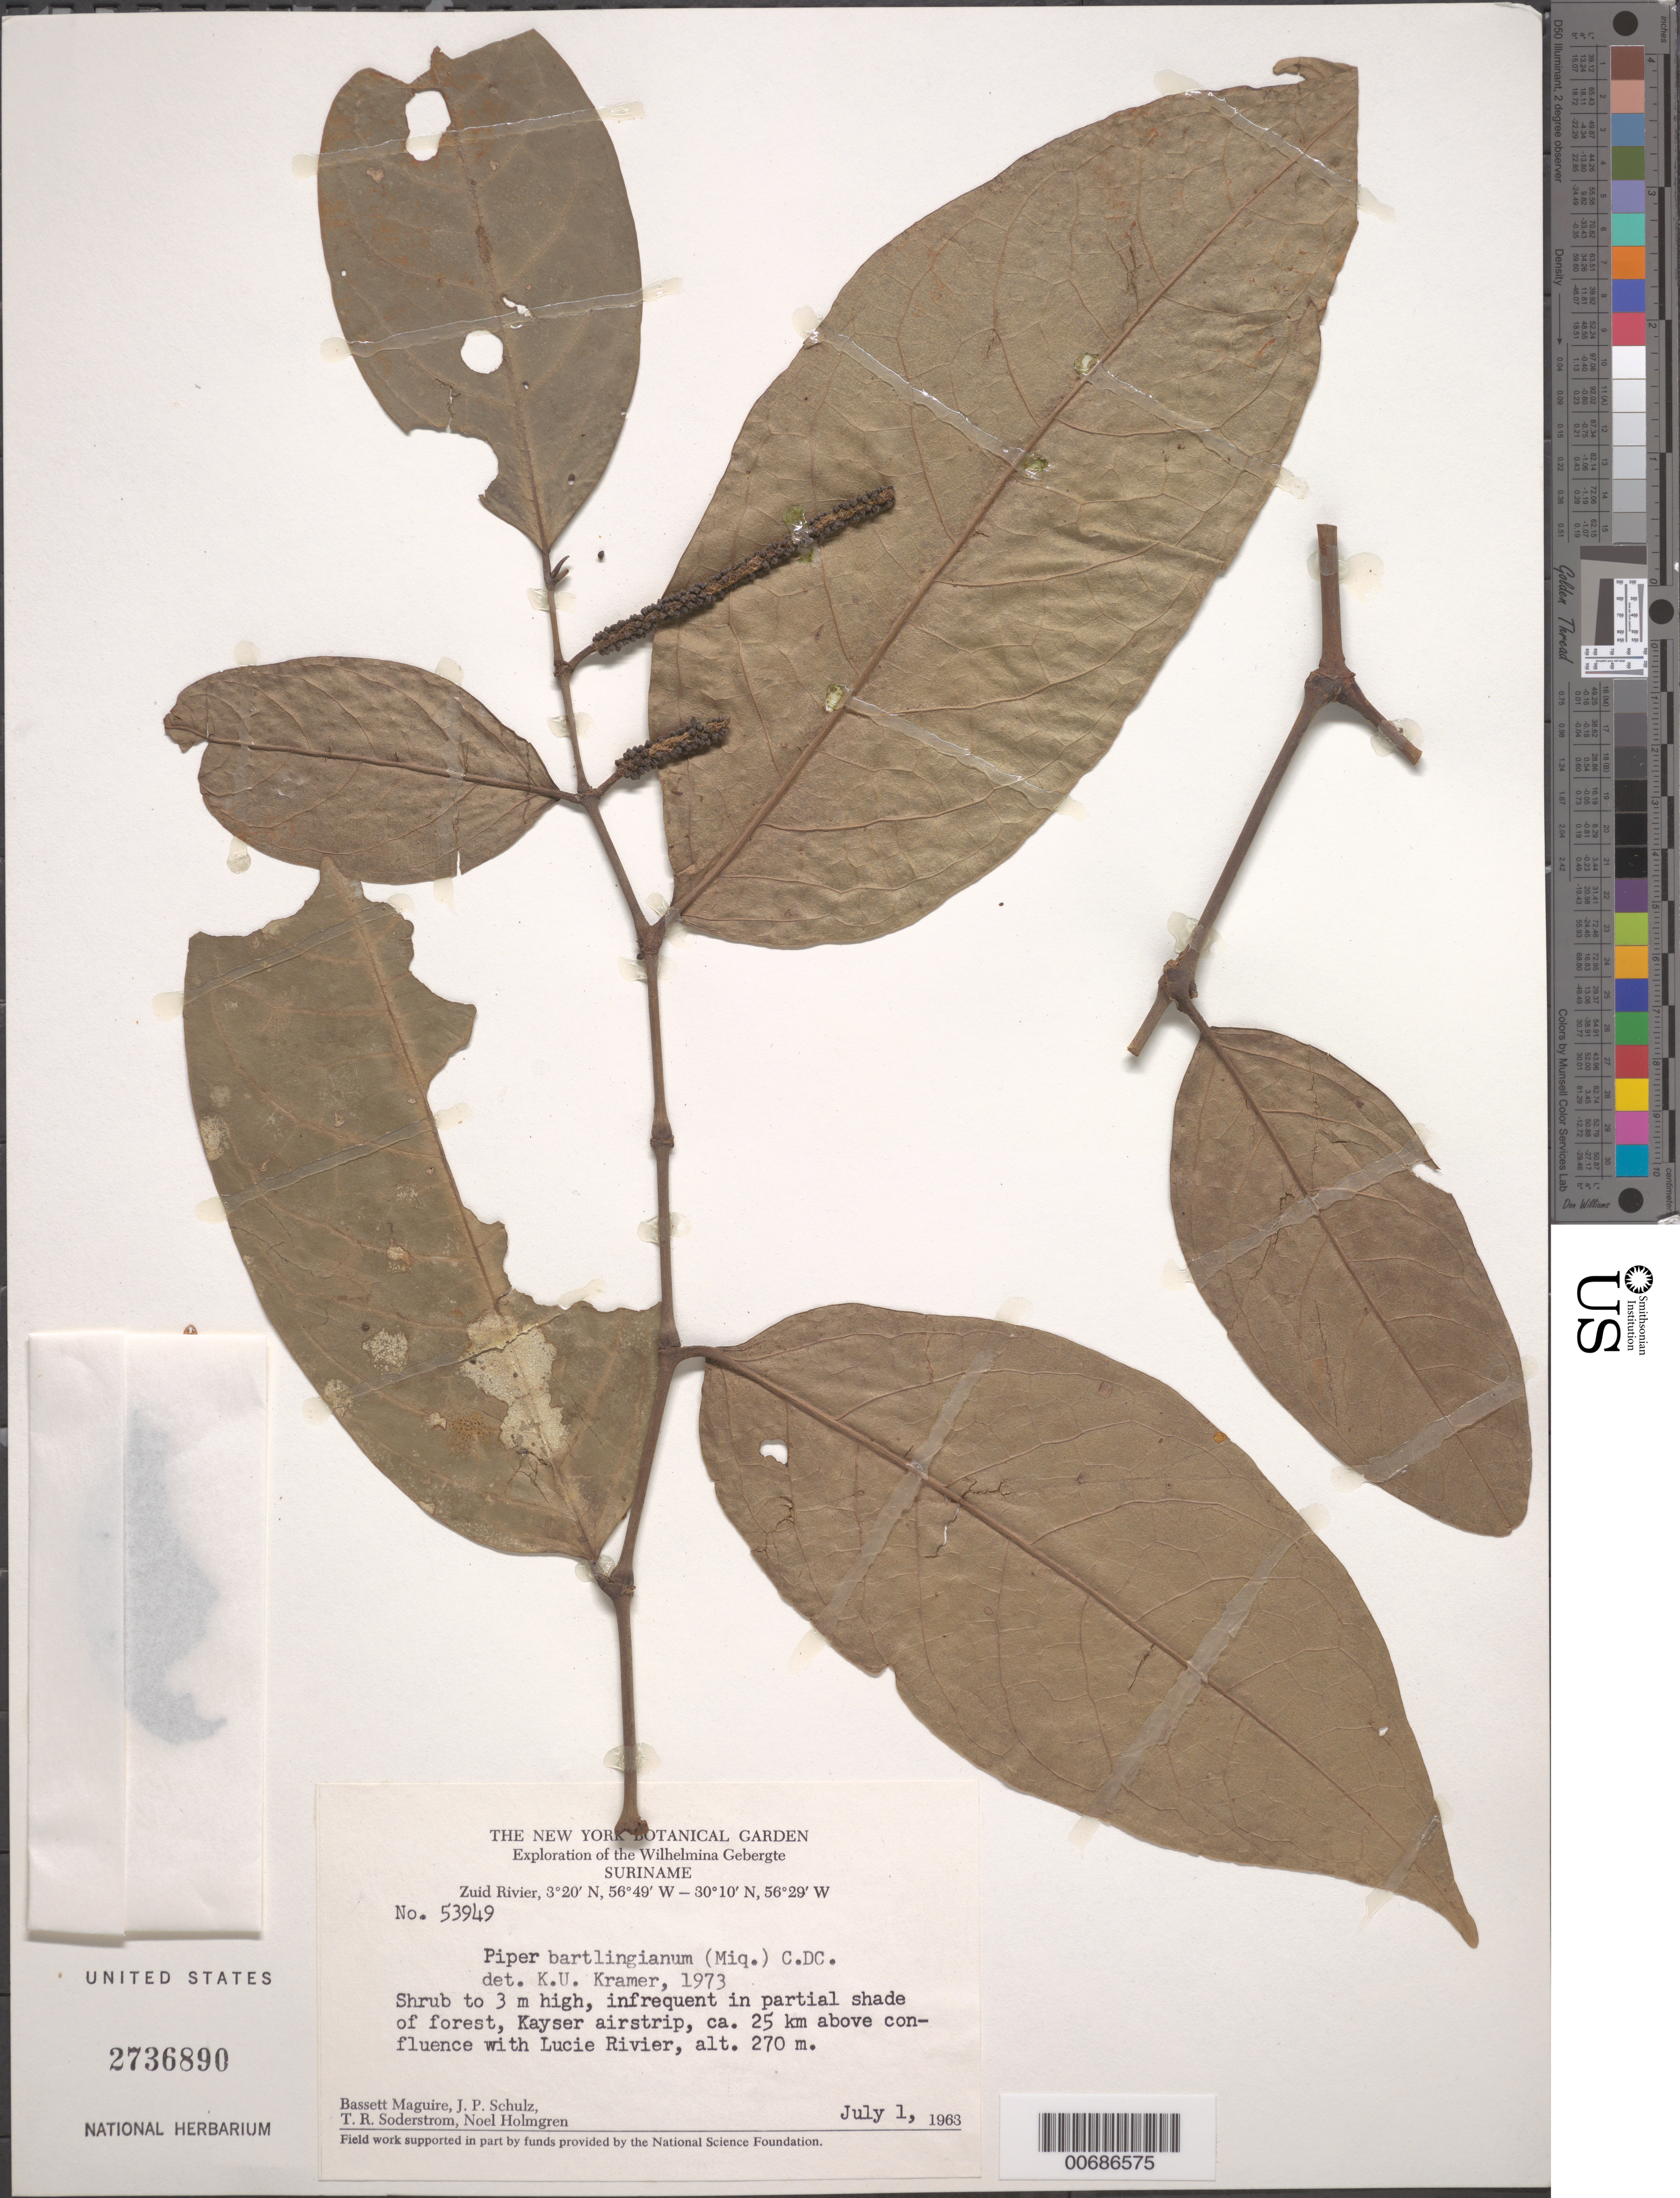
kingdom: Plantae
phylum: Tracheophyta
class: Magnoliopsida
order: Piperales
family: Piperaceae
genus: Piper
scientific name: Piper bartlingianum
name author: (Miq.) C. DC.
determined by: Kramer, K. U.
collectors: B. Maguire, J. P. Schulz, T. R. Soderstrom & N. H. Holmgren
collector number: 53949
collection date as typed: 30-Jun-63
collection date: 1963-06-30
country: Suriname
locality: Kayser Airstrip, Zuid R., 45 km above confl. with Lucie R., Wilhelmina Gebergte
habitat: In partial shade of forest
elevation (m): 270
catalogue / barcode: US 2736890